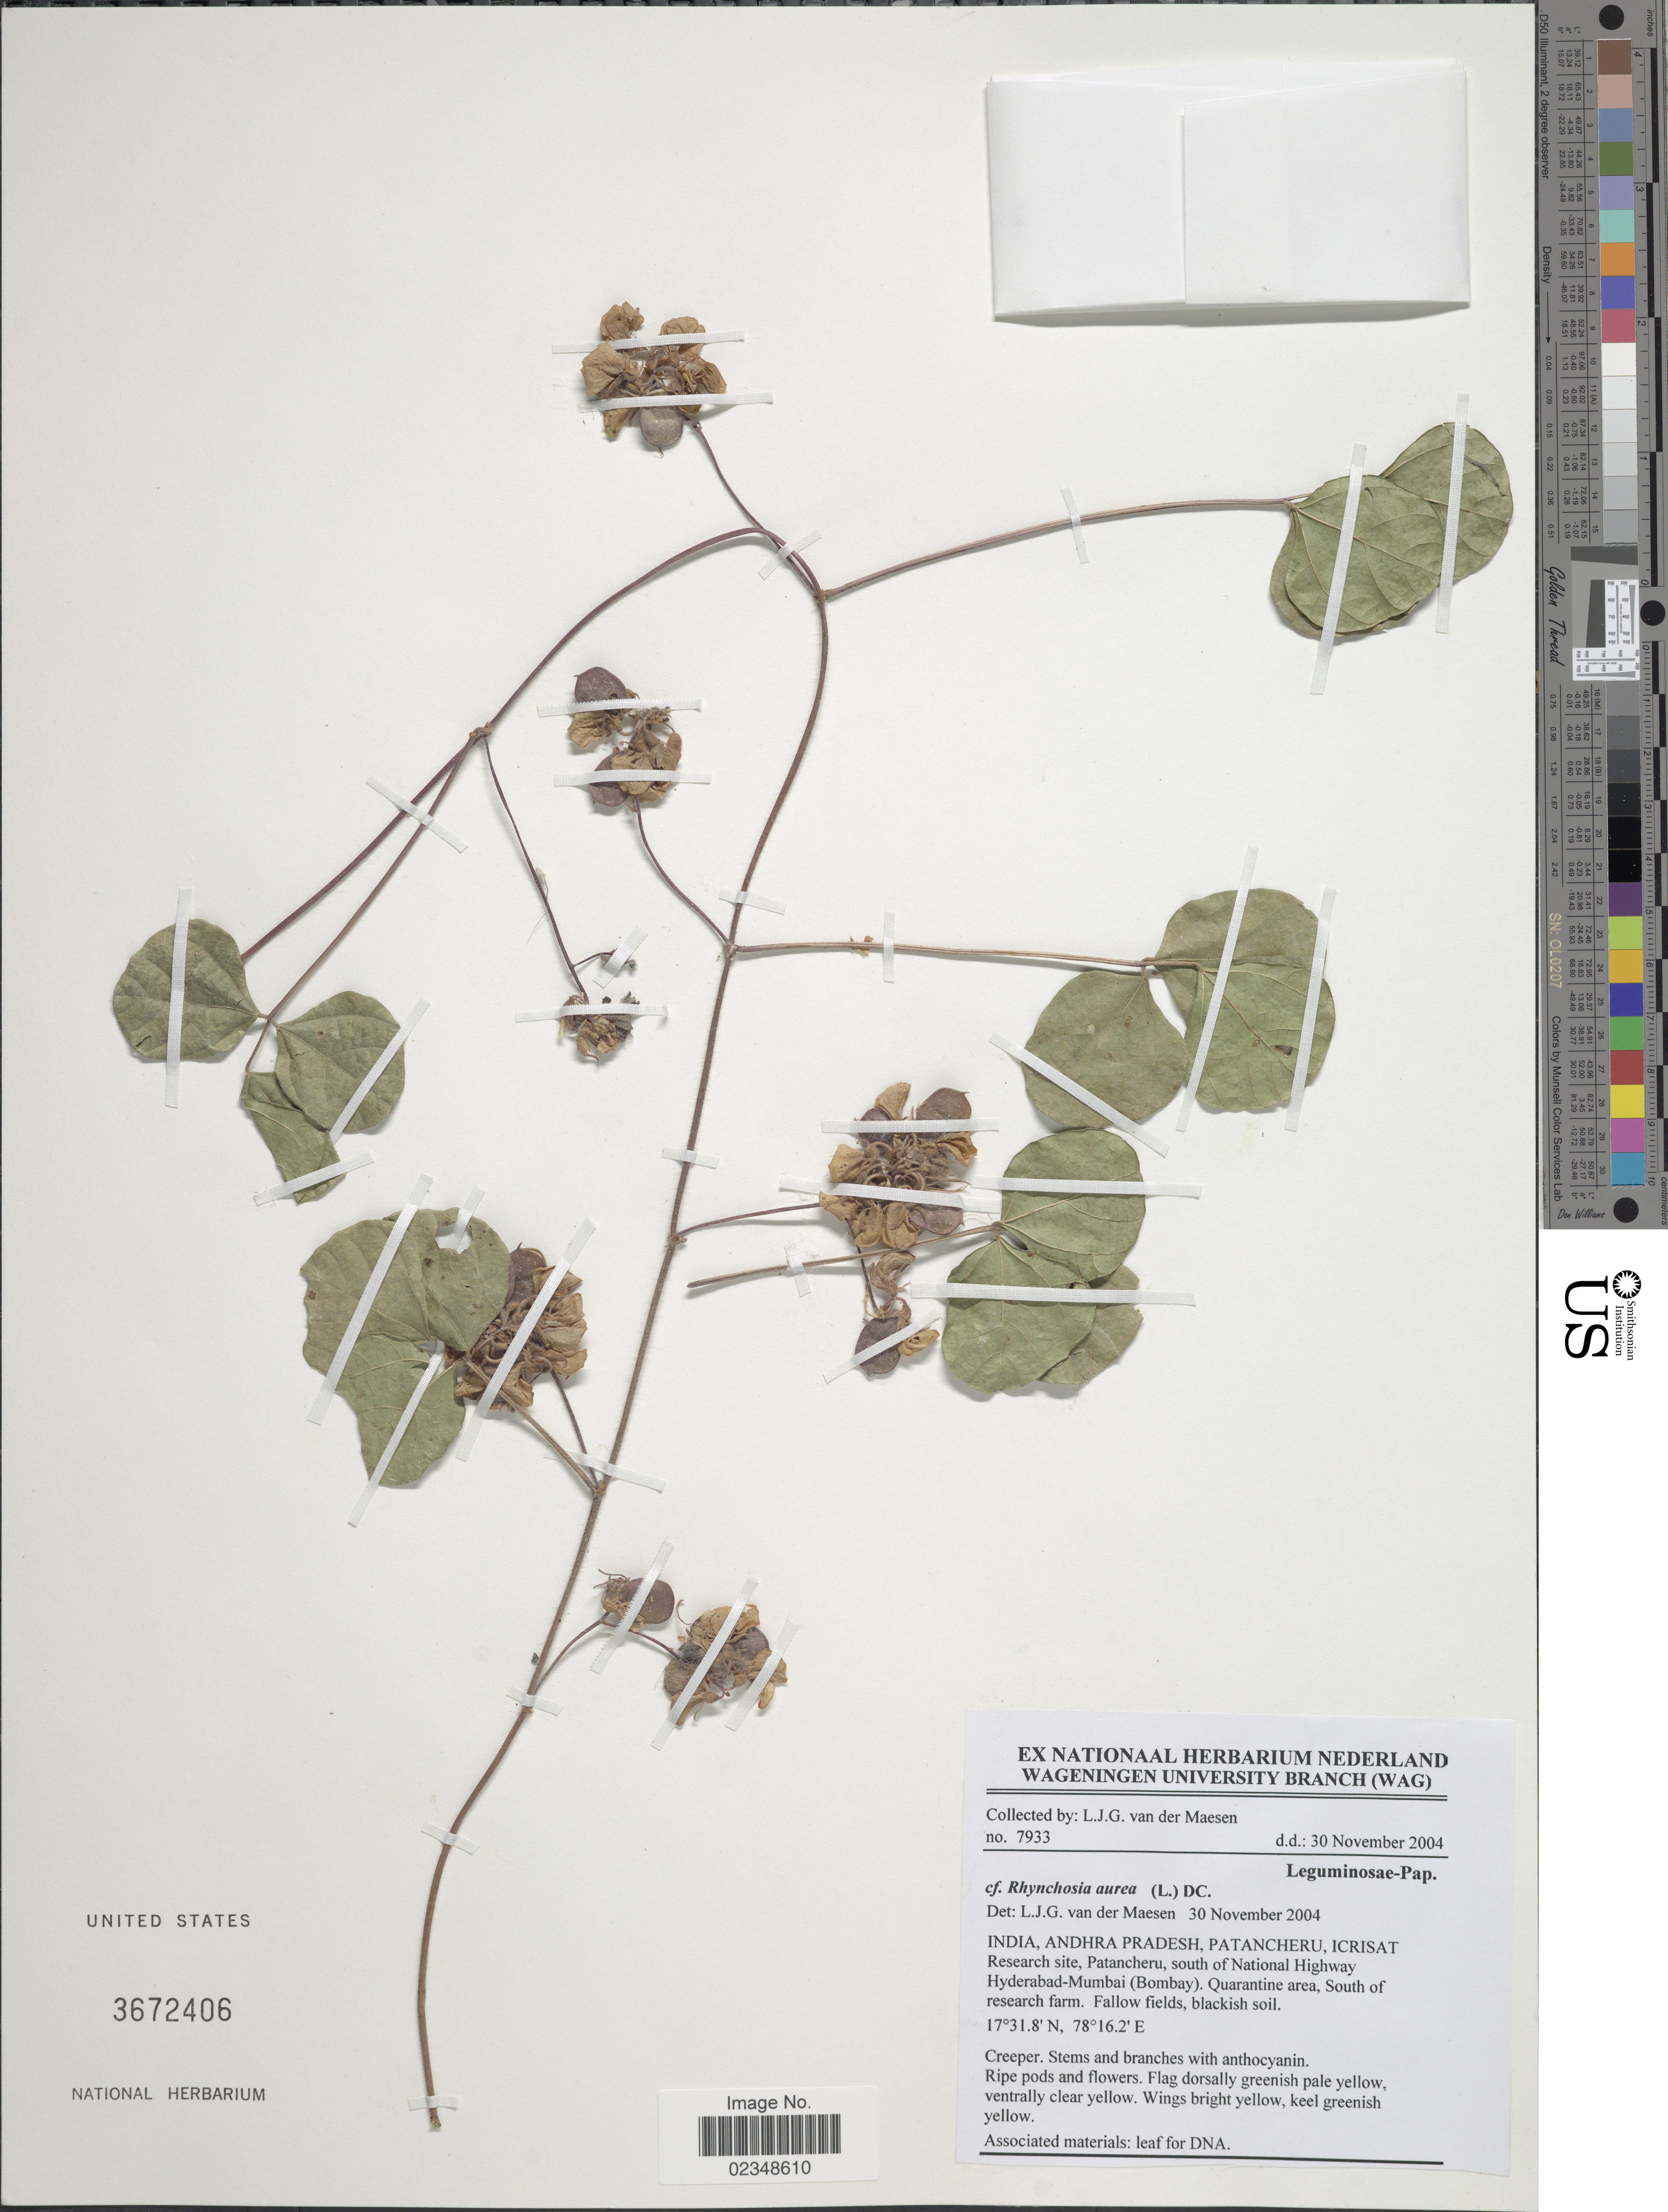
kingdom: Plantae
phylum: Tracheophyta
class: Magnoliopsida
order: Fabales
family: Fabaceae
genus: Rhynchosia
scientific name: Rhynchosia aurea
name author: DC.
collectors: L. van der Maesen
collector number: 7933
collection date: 2004-11-30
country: India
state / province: Andhra Pradesh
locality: Patancheru, Icrisat Research site, Patancheru, south of National Highway Hyderabad-Mumbai (Bombay). Quarantine area, South of research farm.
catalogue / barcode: US 3672406